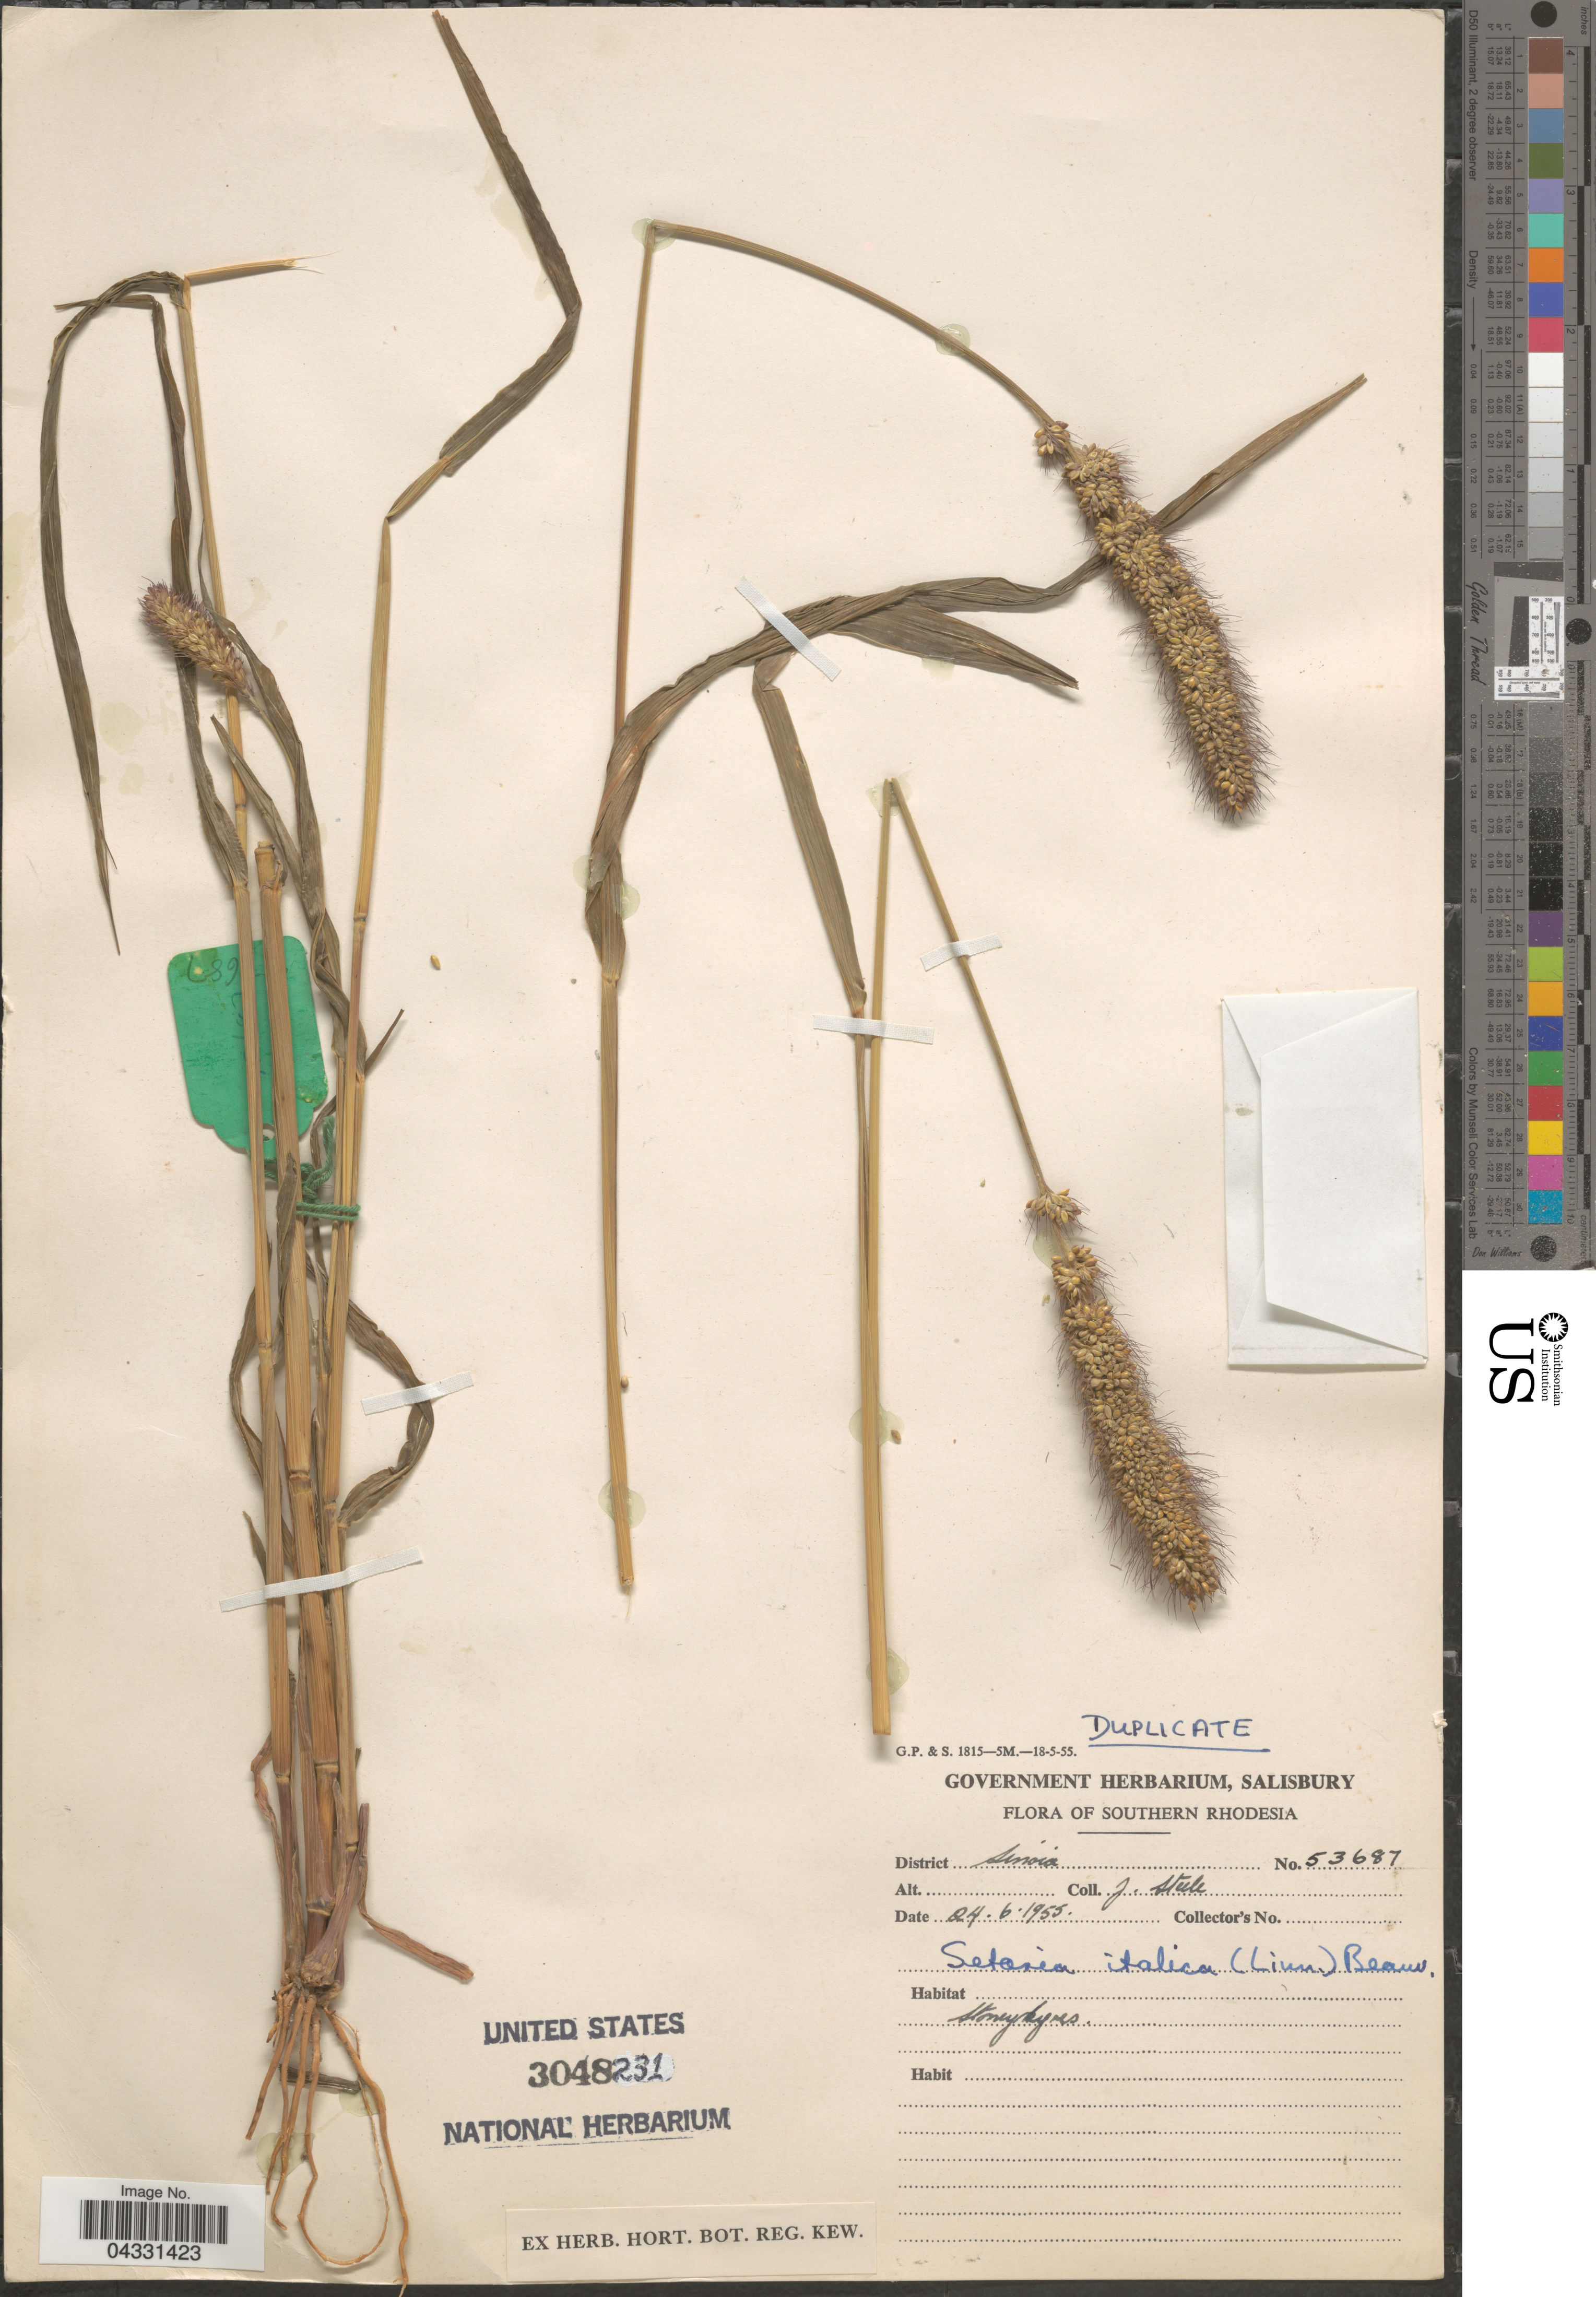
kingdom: Plantae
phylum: Tracheophyta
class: Liliopsida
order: Poales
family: Poaceae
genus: Setaria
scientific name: Setaria italica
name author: (L.) P. Beauv.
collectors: J. Steele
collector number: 53687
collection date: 1955-06-24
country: Zimbabwe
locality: Southern Rhodesia. District Sinoia.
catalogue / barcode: US 3048213